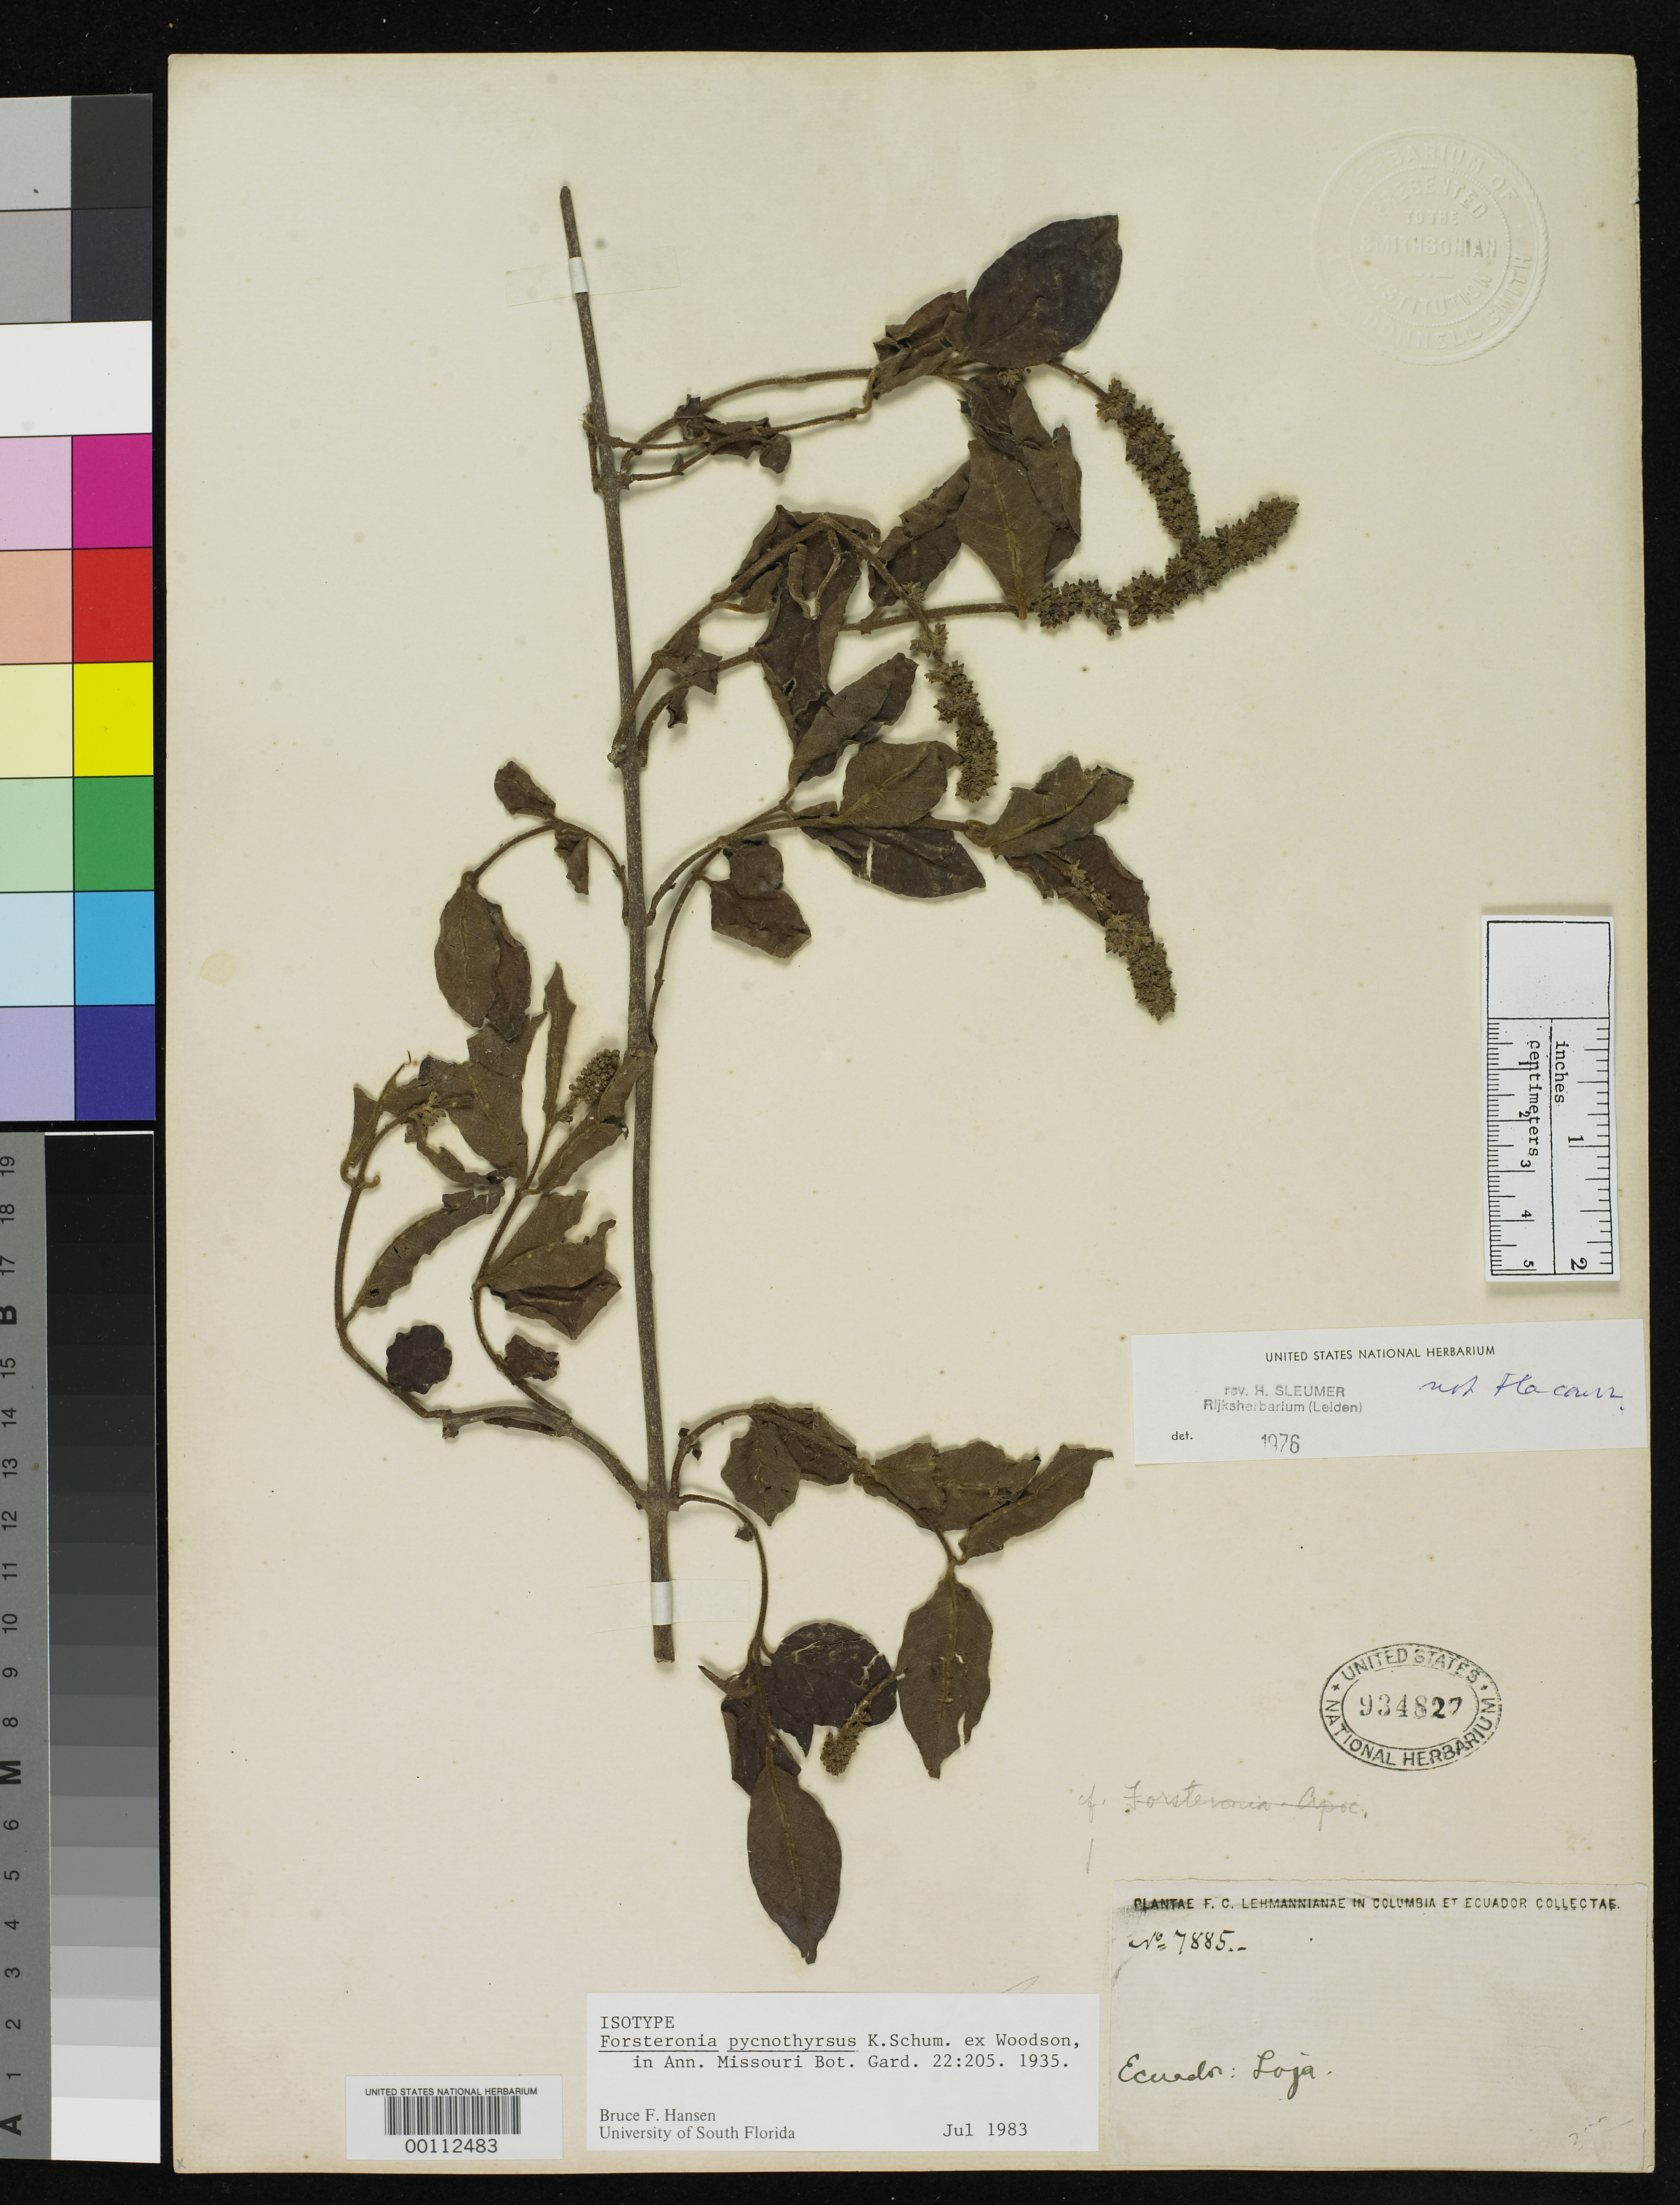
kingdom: Plantae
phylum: Tracheophyta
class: Magnoliopsida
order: Gentianales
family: Apocynaceae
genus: Forsteronia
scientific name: Forsteronia pycnothyrsus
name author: K. Schum. ex Woodson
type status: Isotype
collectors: F. C. Lehmann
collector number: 7885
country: Ecuador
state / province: Loja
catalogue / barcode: US 934827